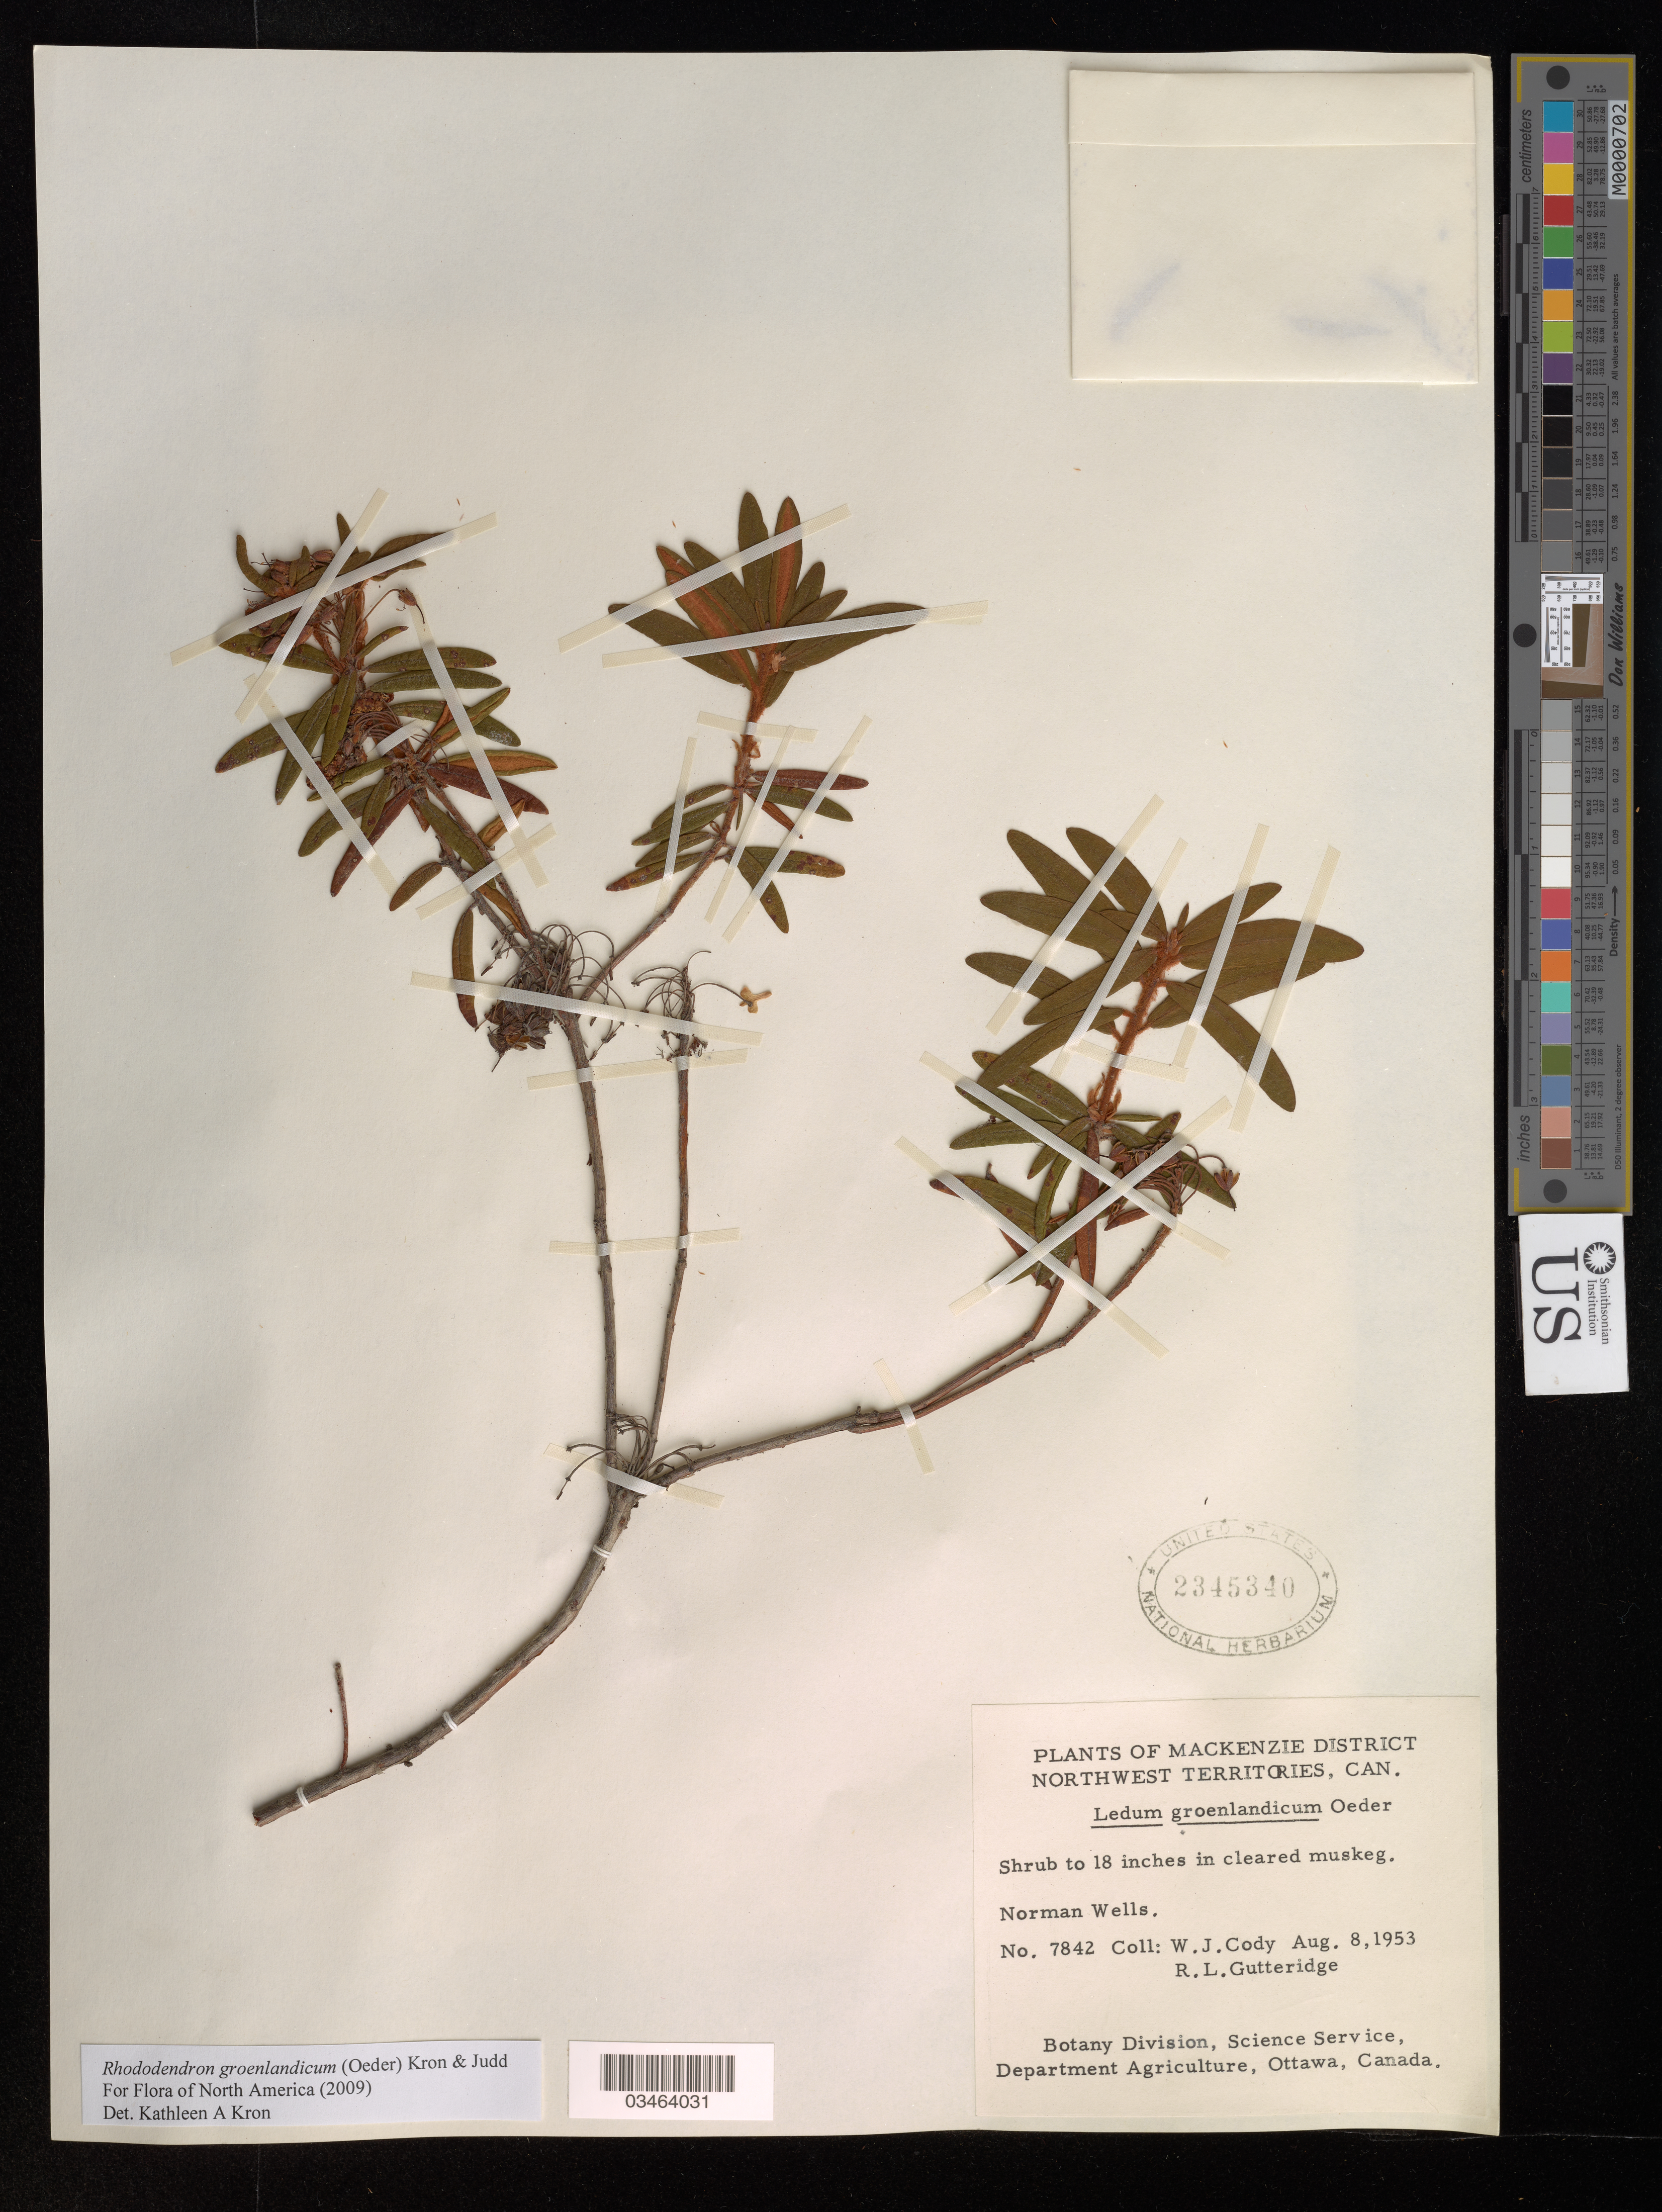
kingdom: Plantae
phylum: Tracheophyta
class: Magnoliopsida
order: Ericales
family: Ericaceae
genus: Rhododendron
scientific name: Rhododendron groenlandicum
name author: (Oeder) Kron & Judd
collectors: W. Cody & R. Gutteridge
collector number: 7842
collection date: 1953-08-08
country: Canada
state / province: Northwest Territories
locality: Mackenzie District. Norman Wells.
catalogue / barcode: US 2345340